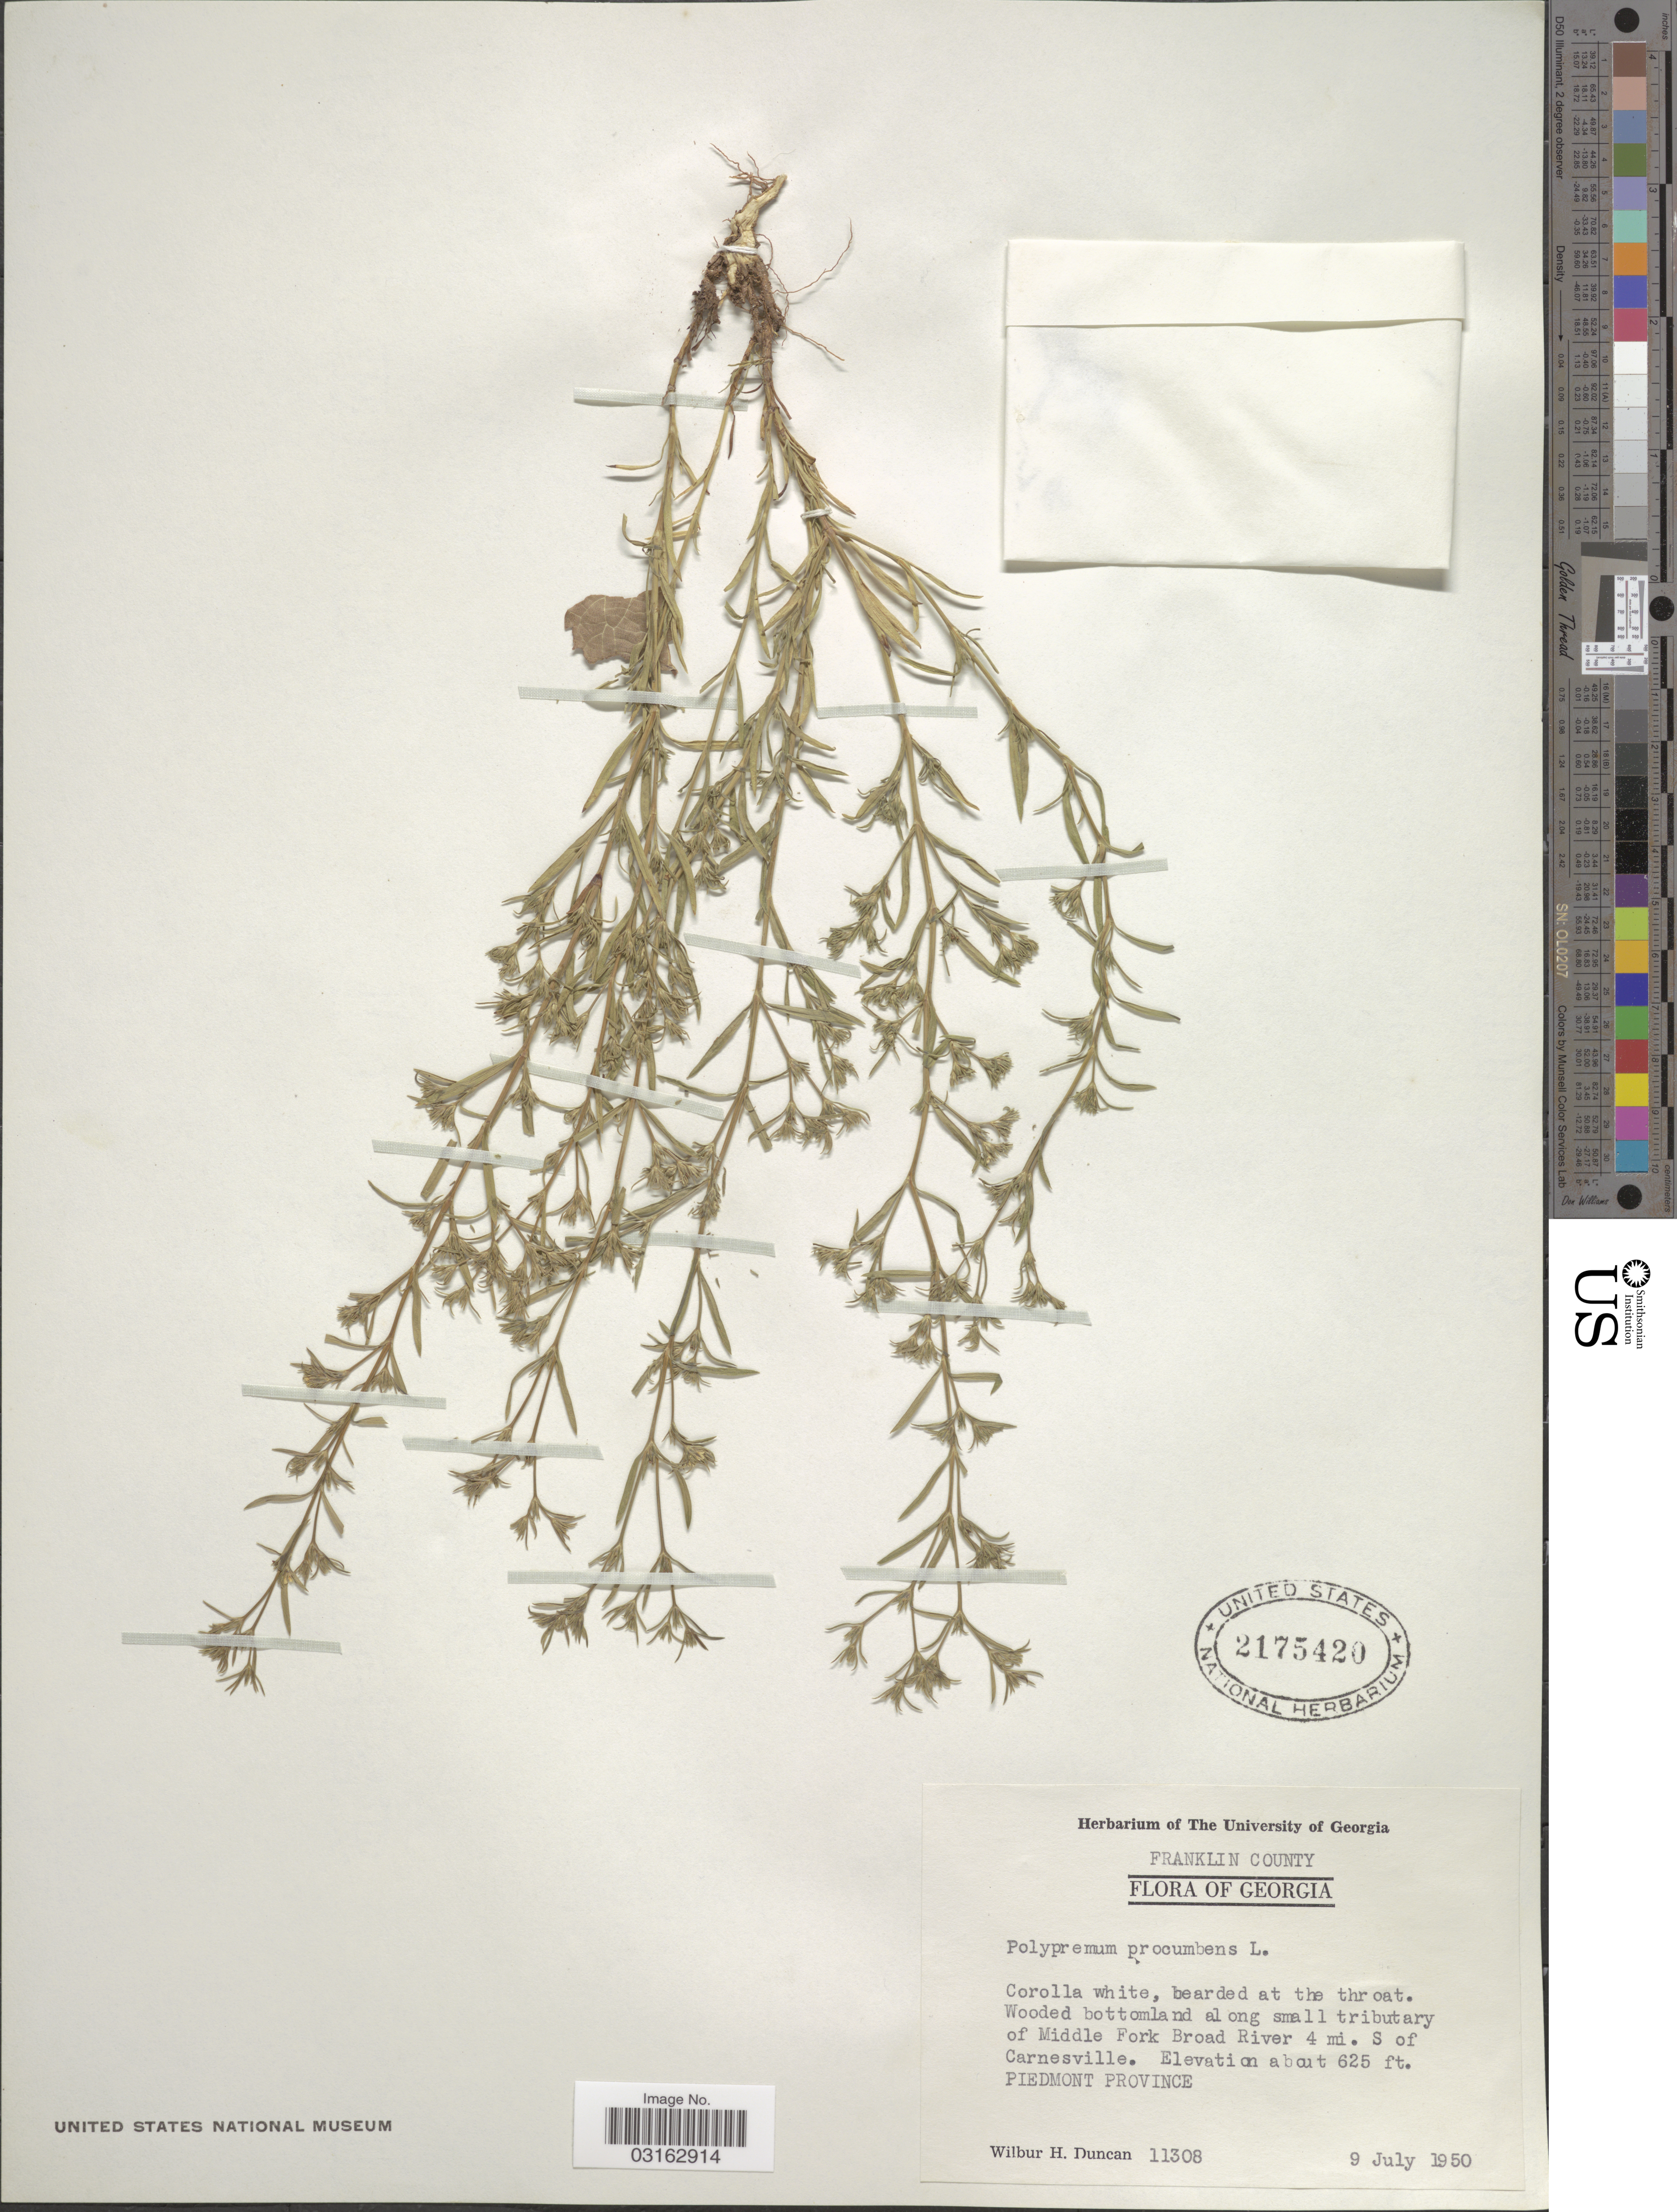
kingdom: Plantae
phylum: Tracheophyta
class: Magnoliopsida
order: Lamiales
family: Tetrachondraceae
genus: Polypremum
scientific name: Polypremum procumbens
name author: L.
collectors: W. H. Duncan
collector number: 11308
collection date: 1950-07-09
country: United States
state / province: Florida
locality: Franklin County, Wooded bottomland along small tributary of Middle Fork Broad River 4 mi. S of Carnesville. Piedmont Province.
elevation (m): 190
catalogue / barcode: US 2175420